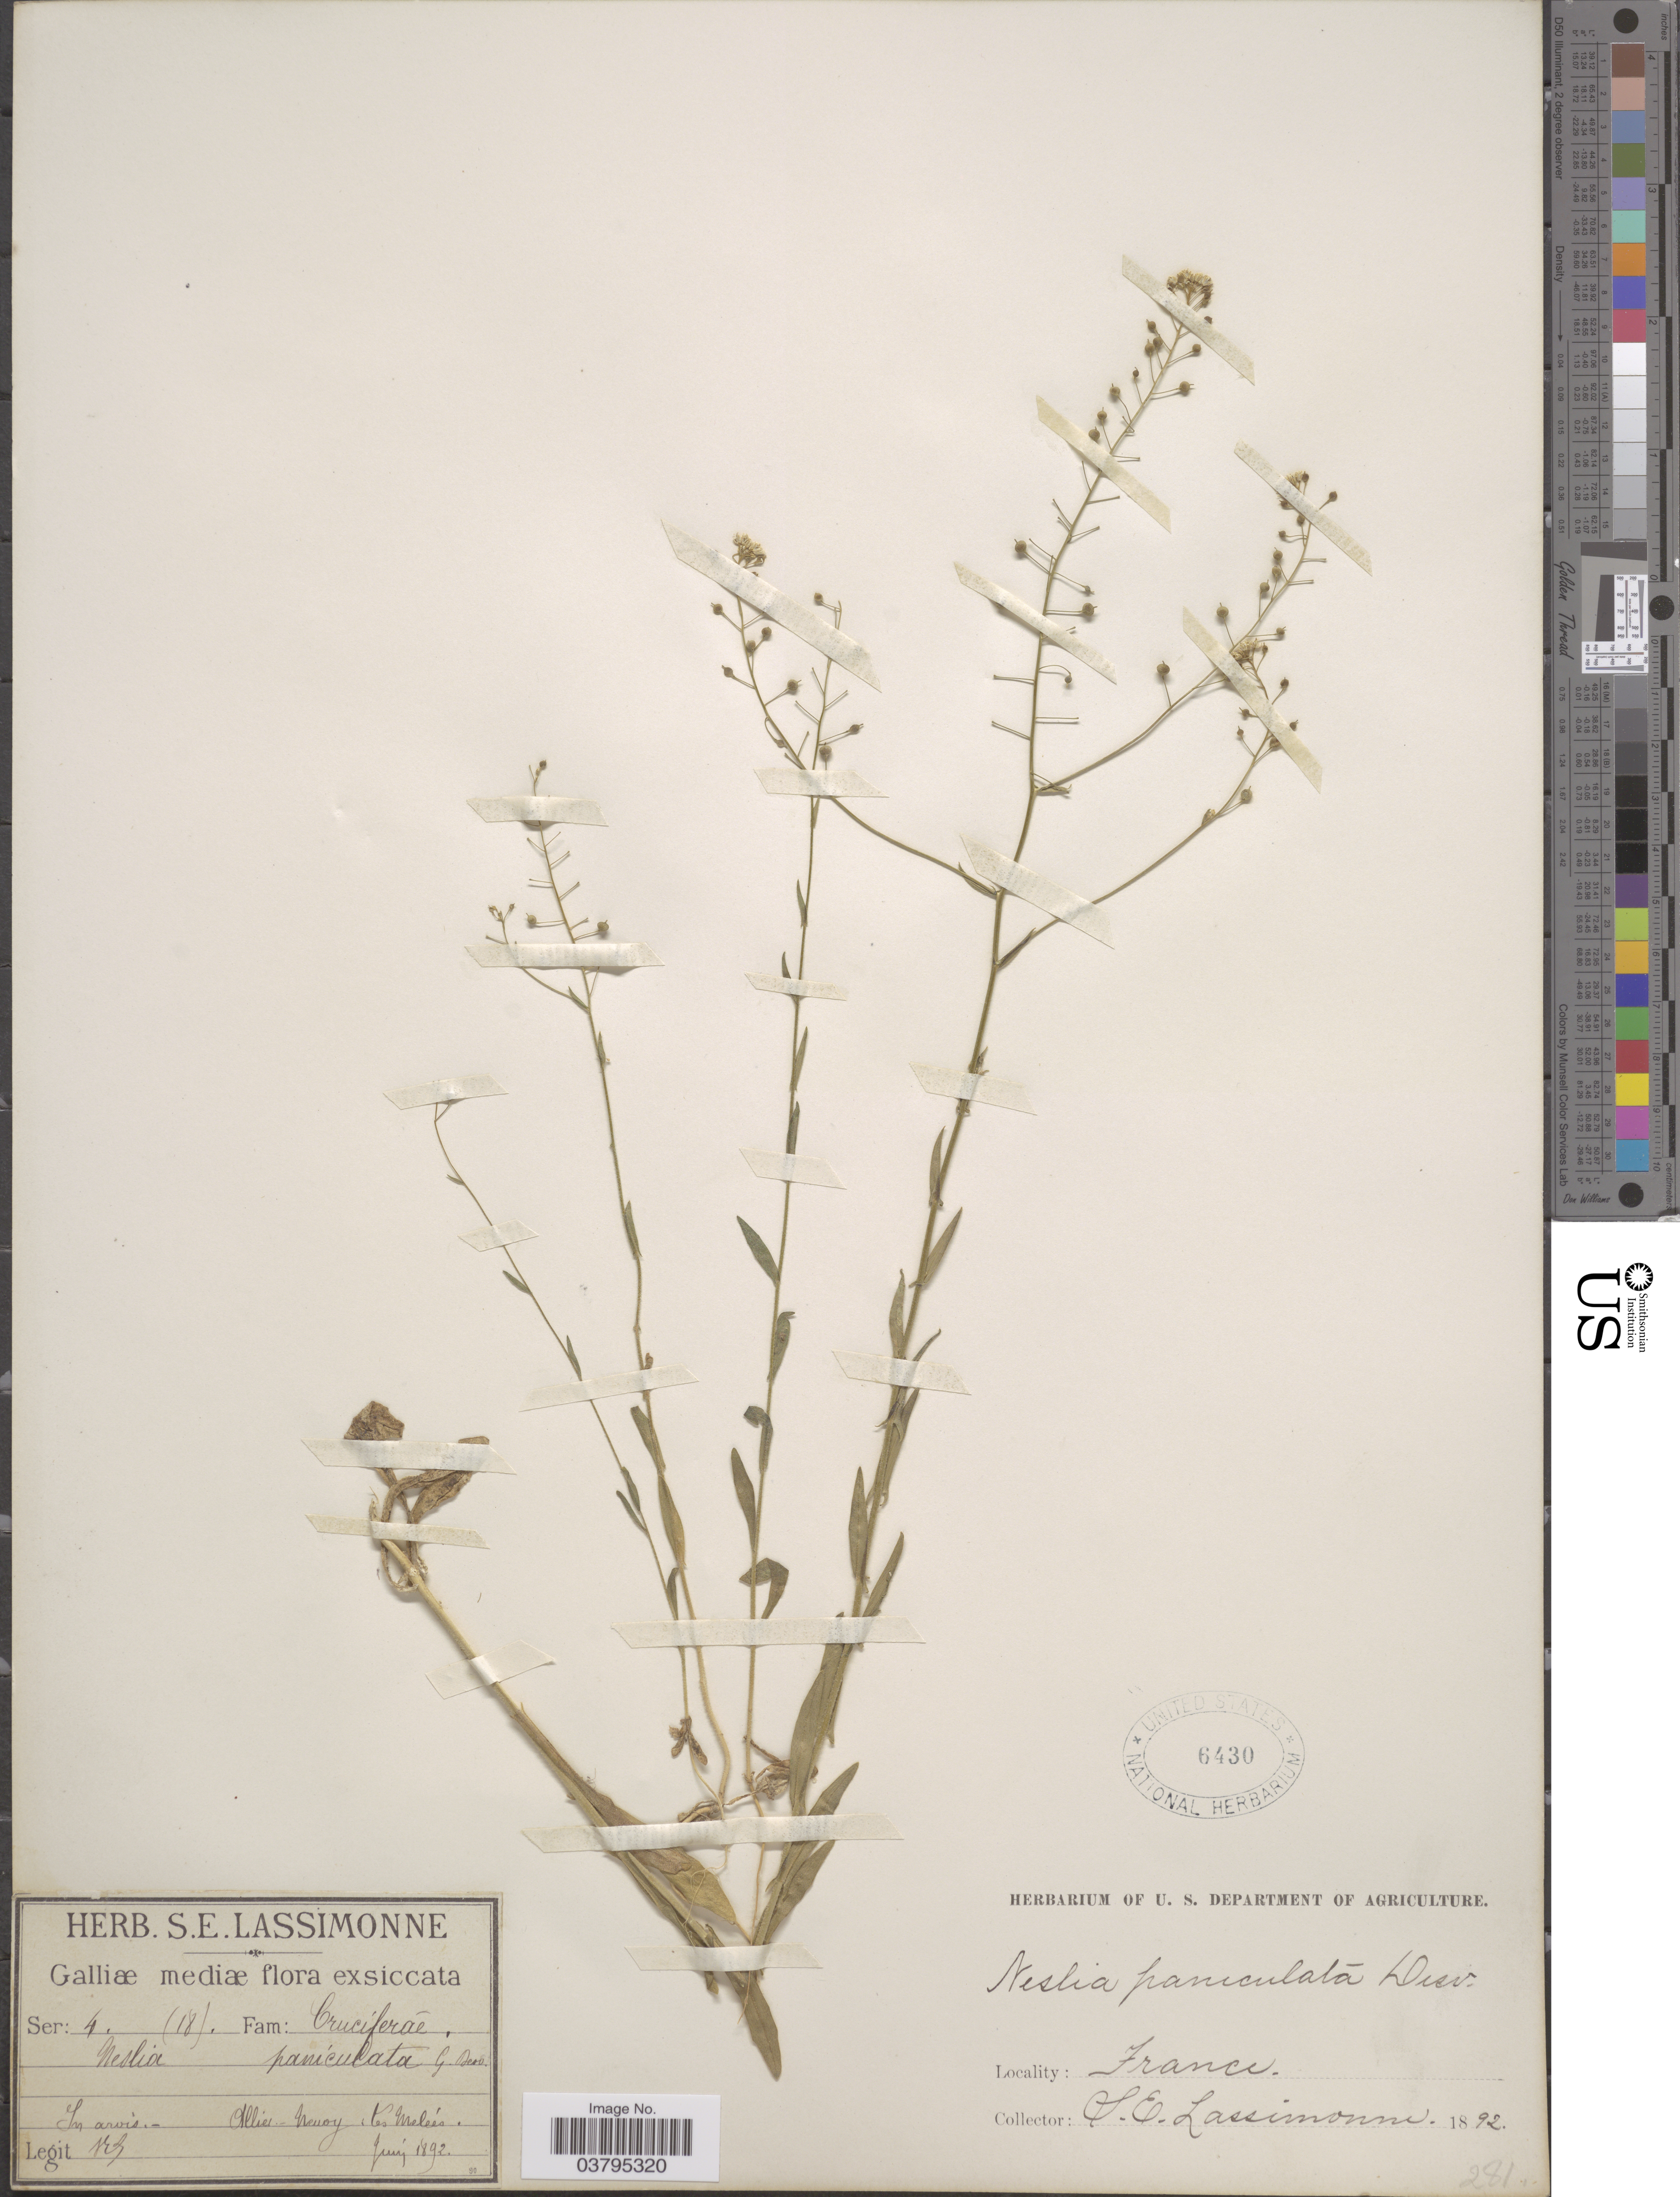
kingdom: Plantae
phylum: Tracheophyta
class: Magnoliopsida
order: Brassicales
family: Brassicaceae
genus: Neslia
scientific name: Neslia paniculata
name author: (L.) Desv.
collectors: S. Lassimonne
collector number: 281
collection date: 1892-07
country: France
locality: Galliœ mediœ. In arvis.- Allier-Neuvy des Meleés.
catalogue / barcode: US 6430